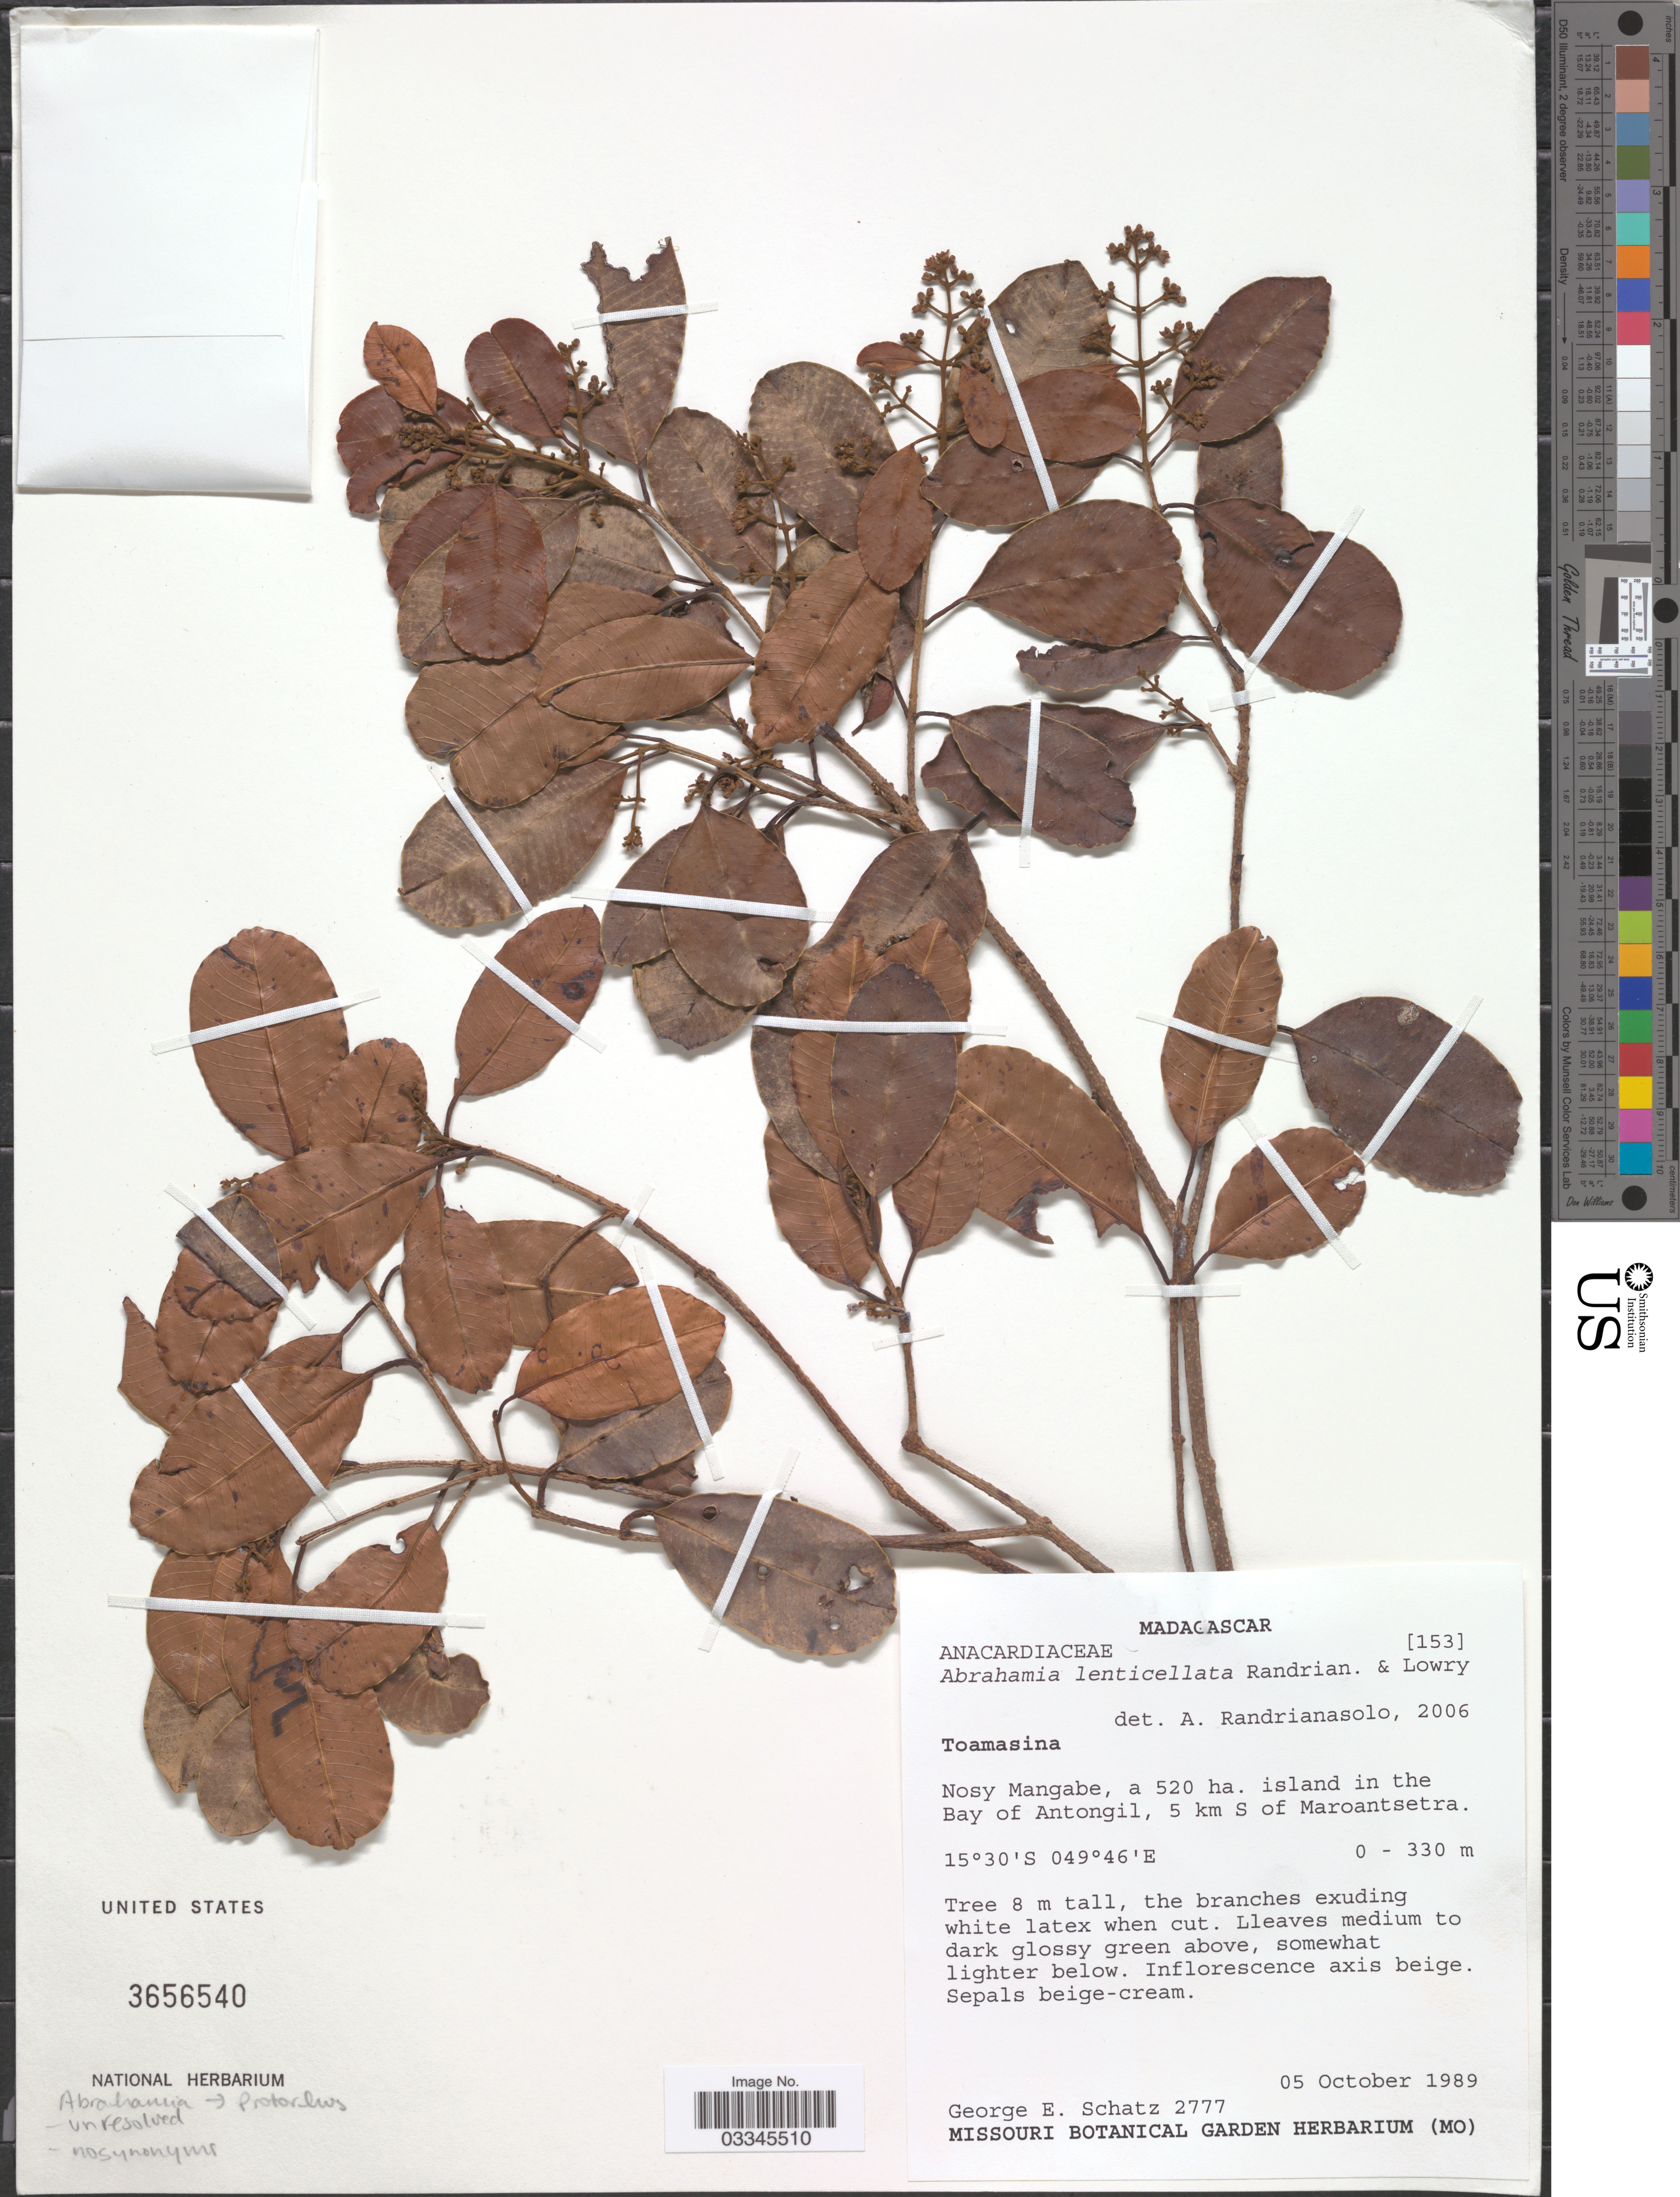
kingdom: Plantae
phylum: Tracheophyta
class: Magnoliopsida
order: Sapindales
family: Anacardiaceae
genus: Abrahamia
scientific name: Abrahamia lenticellata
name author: Randrian. & Lowry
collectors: G. Schatz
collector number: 2777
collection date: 1989-10-05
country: Madagascar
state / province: Analanjirofo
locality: Nosy Mangabe, a 520 ha. island in the Bay of Antongil, 5 km S of Maroantsetra.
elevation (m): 0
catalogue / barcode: US 3656540